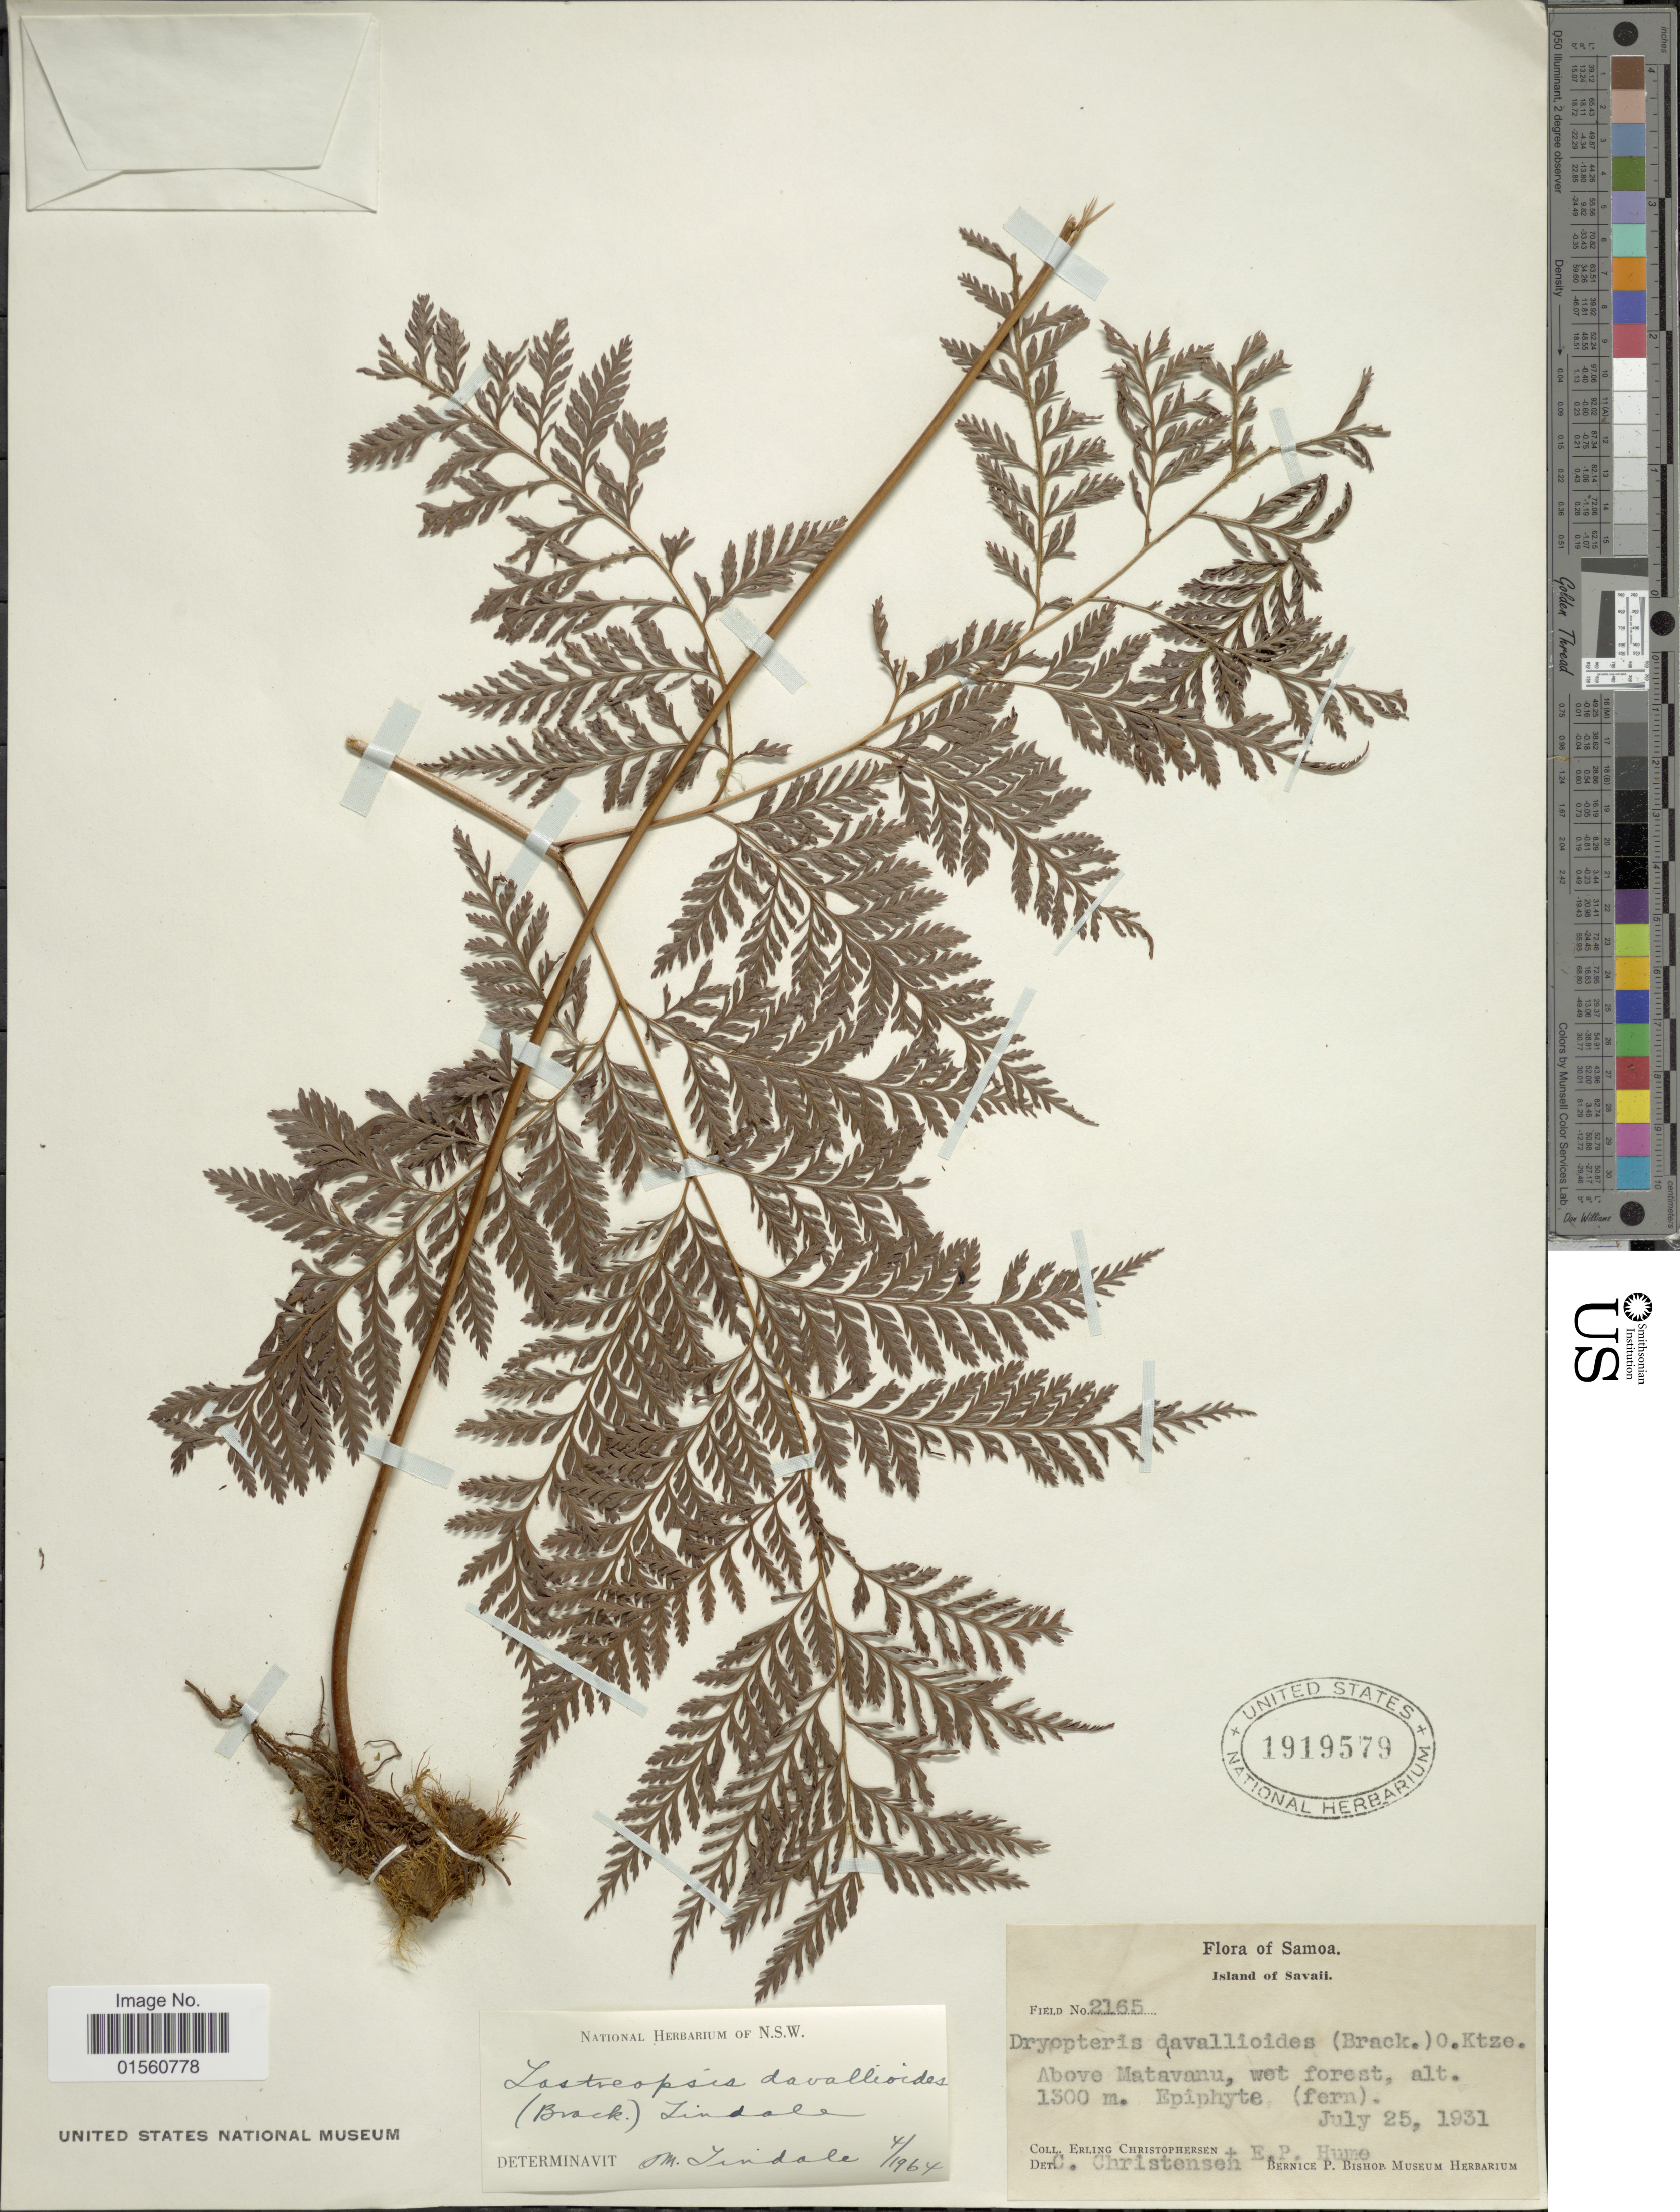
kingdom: Plantae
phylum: Tracheophyta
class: Polypodiopsida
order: Polypodiales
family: Dryopteridaceae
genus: Lastreopsis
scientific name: Lastreopsis davallioides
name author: (Brack.) Tindale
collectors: E. Christophersen & E. P. Hume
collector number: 2165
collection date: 1931-07-25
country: Samoa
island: Savai'i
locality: Samoa, Island of Savaii, Above Matavanu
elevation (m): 1300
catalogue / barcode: US 1919579